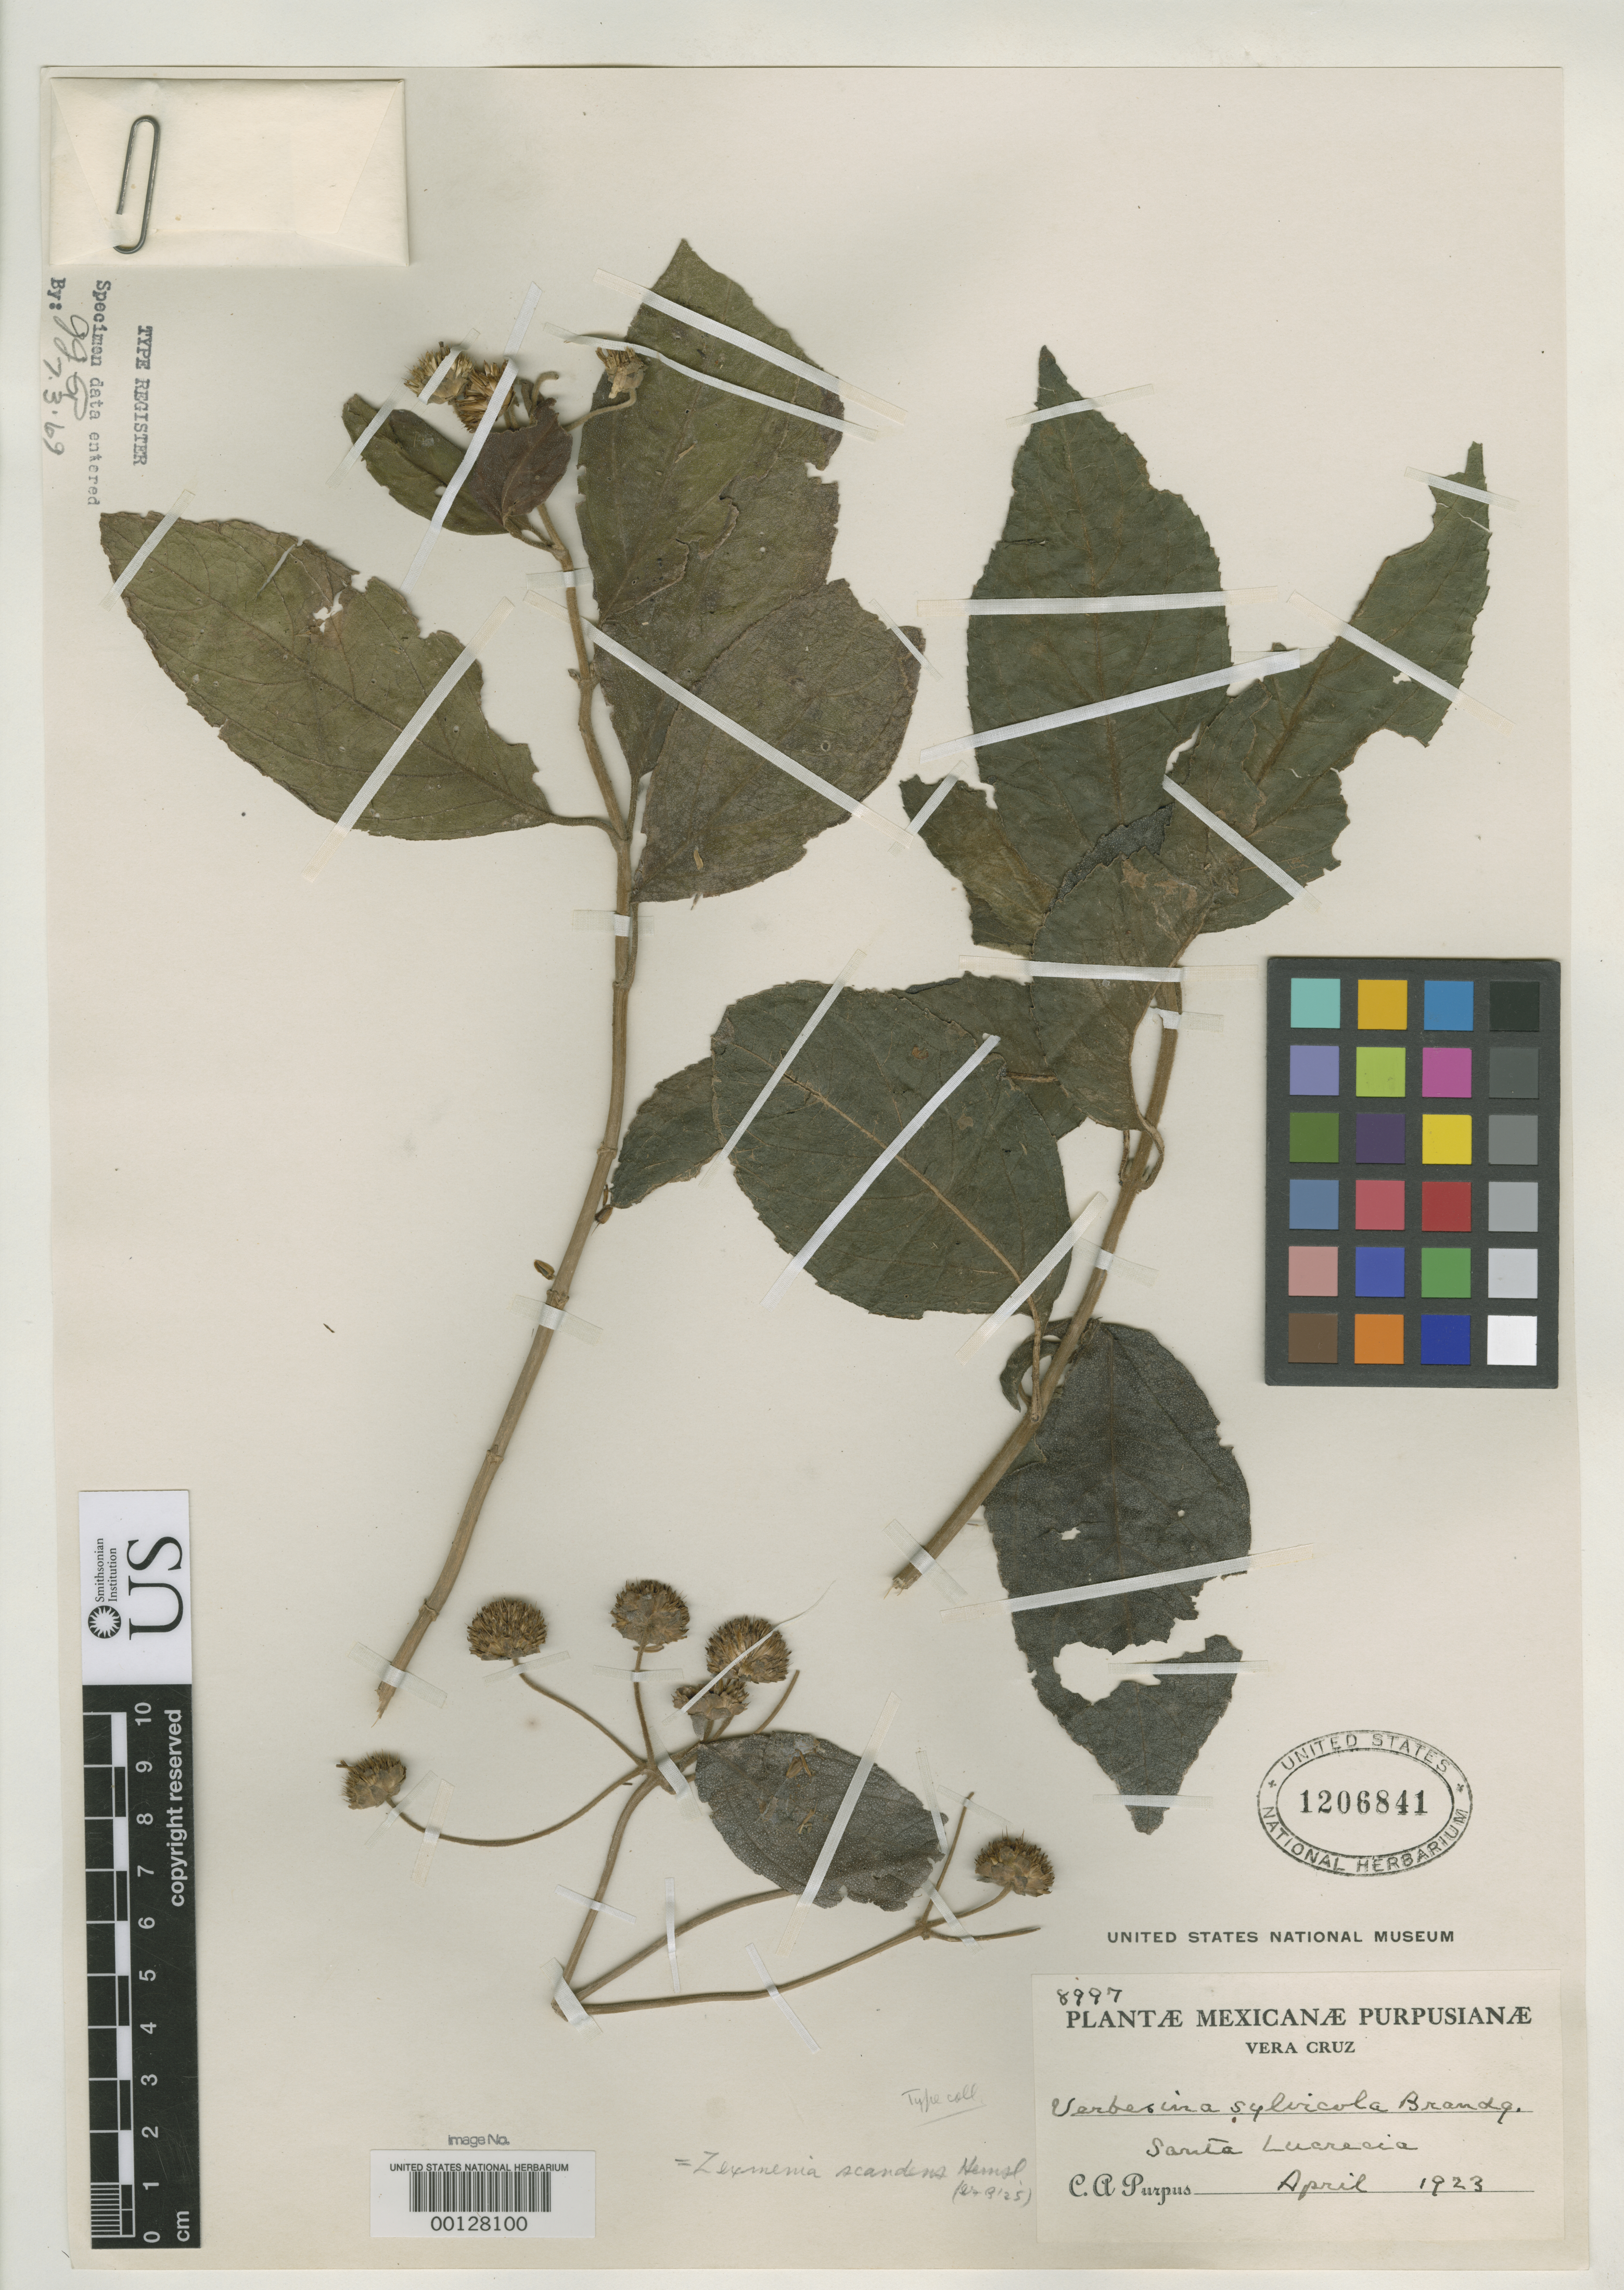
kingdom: Plantae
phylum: Tracheophyta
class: Magnoliopsida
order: Asterales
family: Asteraceae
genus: Verbesina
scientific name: Verbesina sylvicola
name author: Brandegee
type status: Isotype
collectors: C. A. Purpus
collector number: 8997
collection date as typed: Apr 1923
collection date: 1923-04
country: Mexico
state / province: Veracruz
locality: Santa Lucrecia.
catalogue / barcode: US 1206841